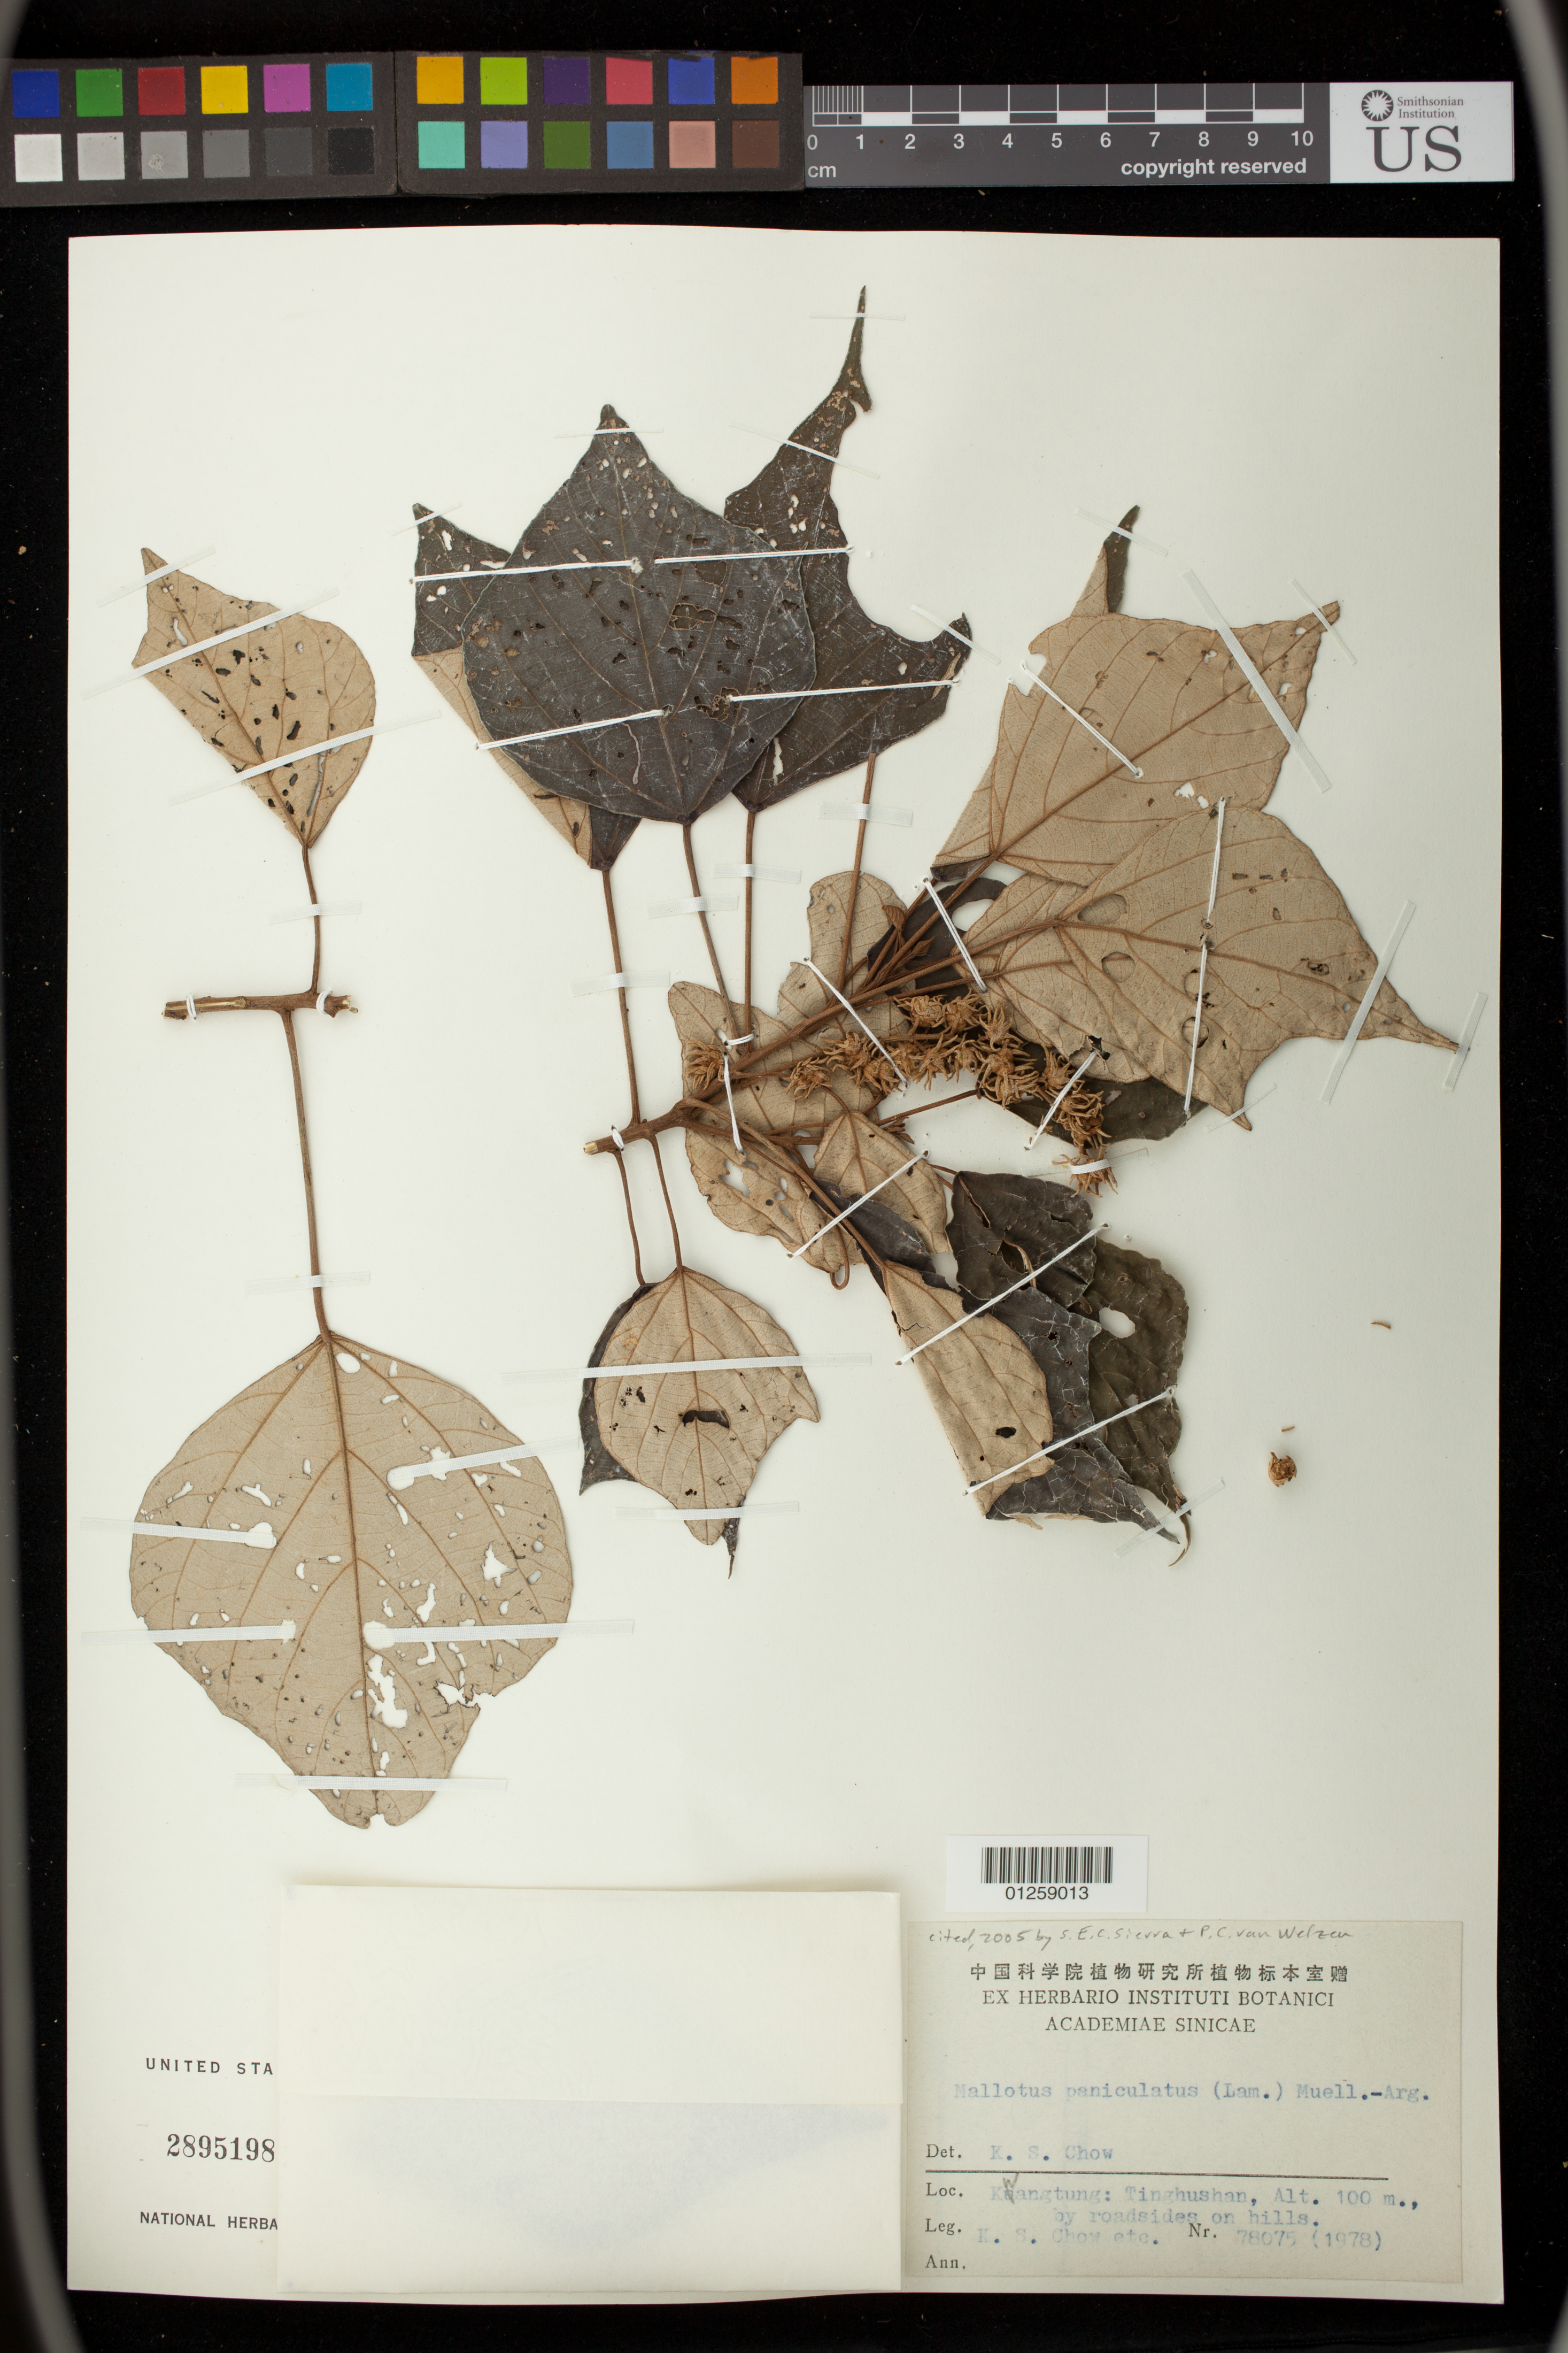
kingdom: Plantae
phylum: Tracheophyta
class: Magnoliopsida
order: Malpighiales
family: Euphorbiaceae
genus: Mallotus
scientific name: Mallotus paniculatus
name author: (Lam.) Müll. Arg.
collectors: K. S. Chow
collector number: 78075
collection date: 1978-01-01/1978-12-31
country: China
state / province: Guangdong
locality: Kwangtung: Tinghushan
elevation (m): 100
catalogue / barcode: US 2895198